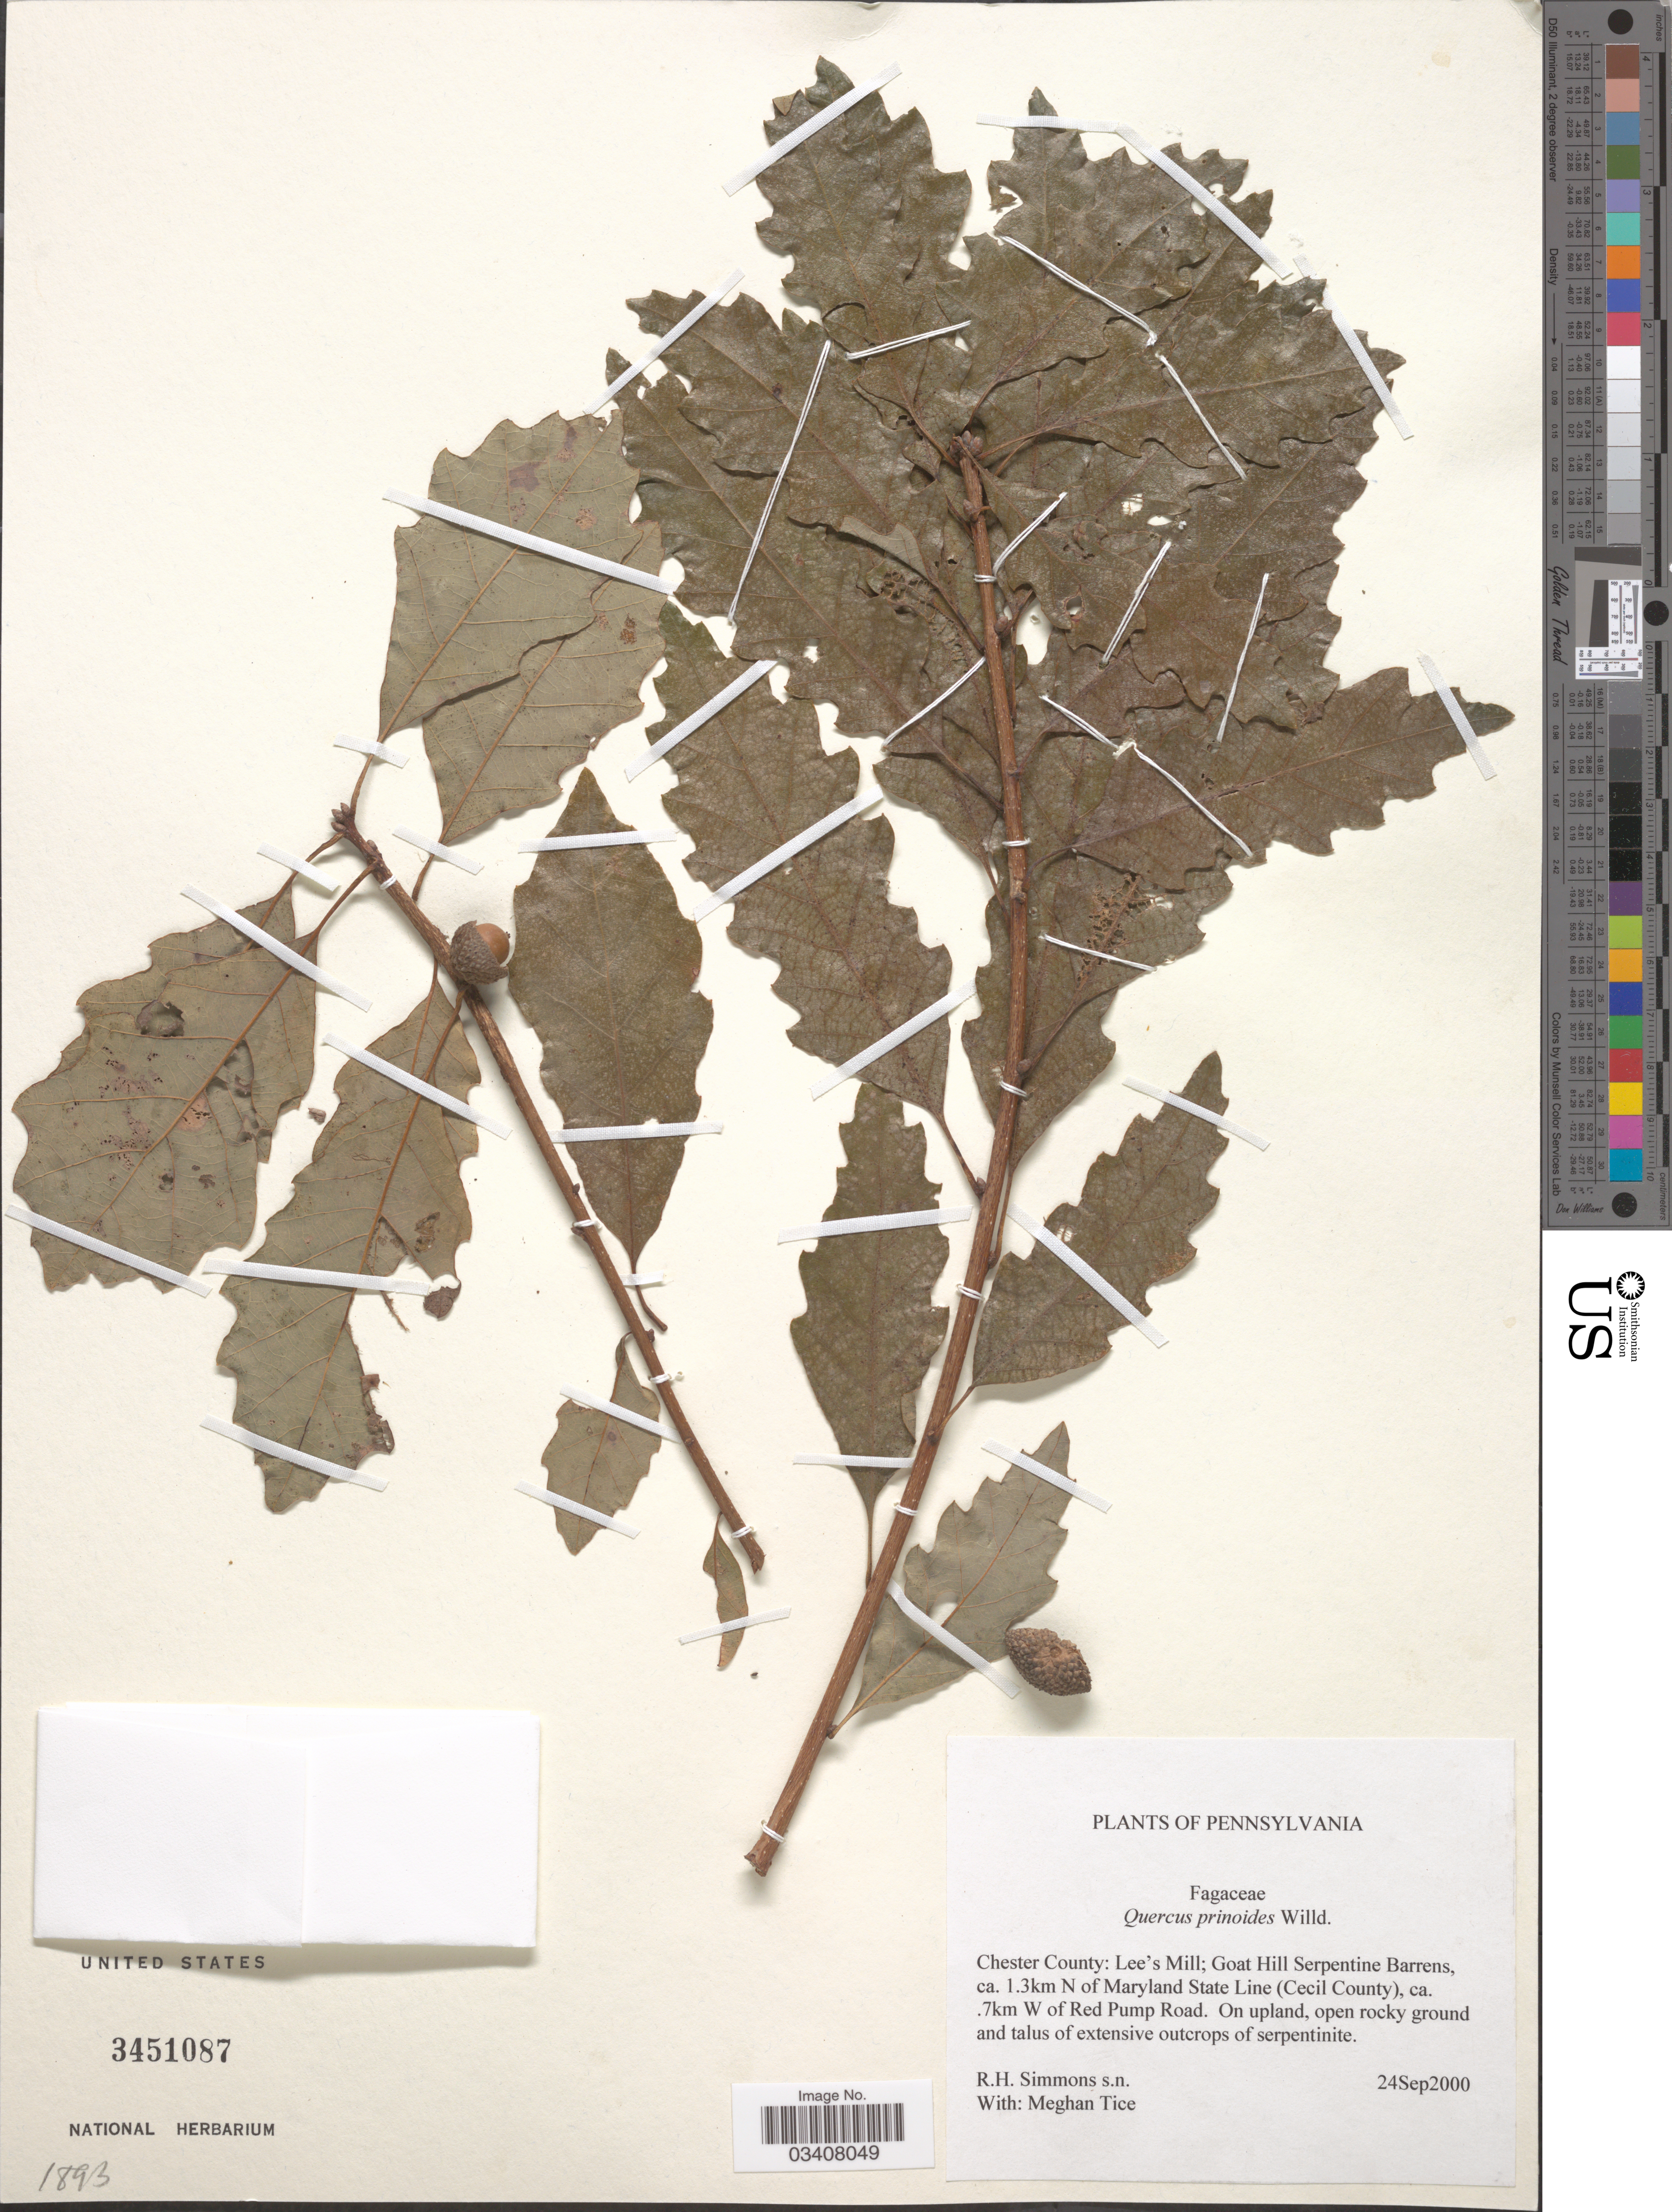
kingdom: Plantae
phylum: Tracheophyta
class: Magnoliopsida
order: Fagales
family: Fagaceae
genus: Quercus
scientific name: Quercus prinoides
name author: Willd.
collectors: R. H. Simmons & M. Tice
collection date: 2000-09-24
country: United States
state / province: Pennsylvania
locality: Chester County: Lee'Mill; Goat Hill Serpentine Barrens, ca. 1.3km N of Maryland State Line (Cecil County), ca. 7km W of Red Pump Road.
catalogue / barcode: US 3451087